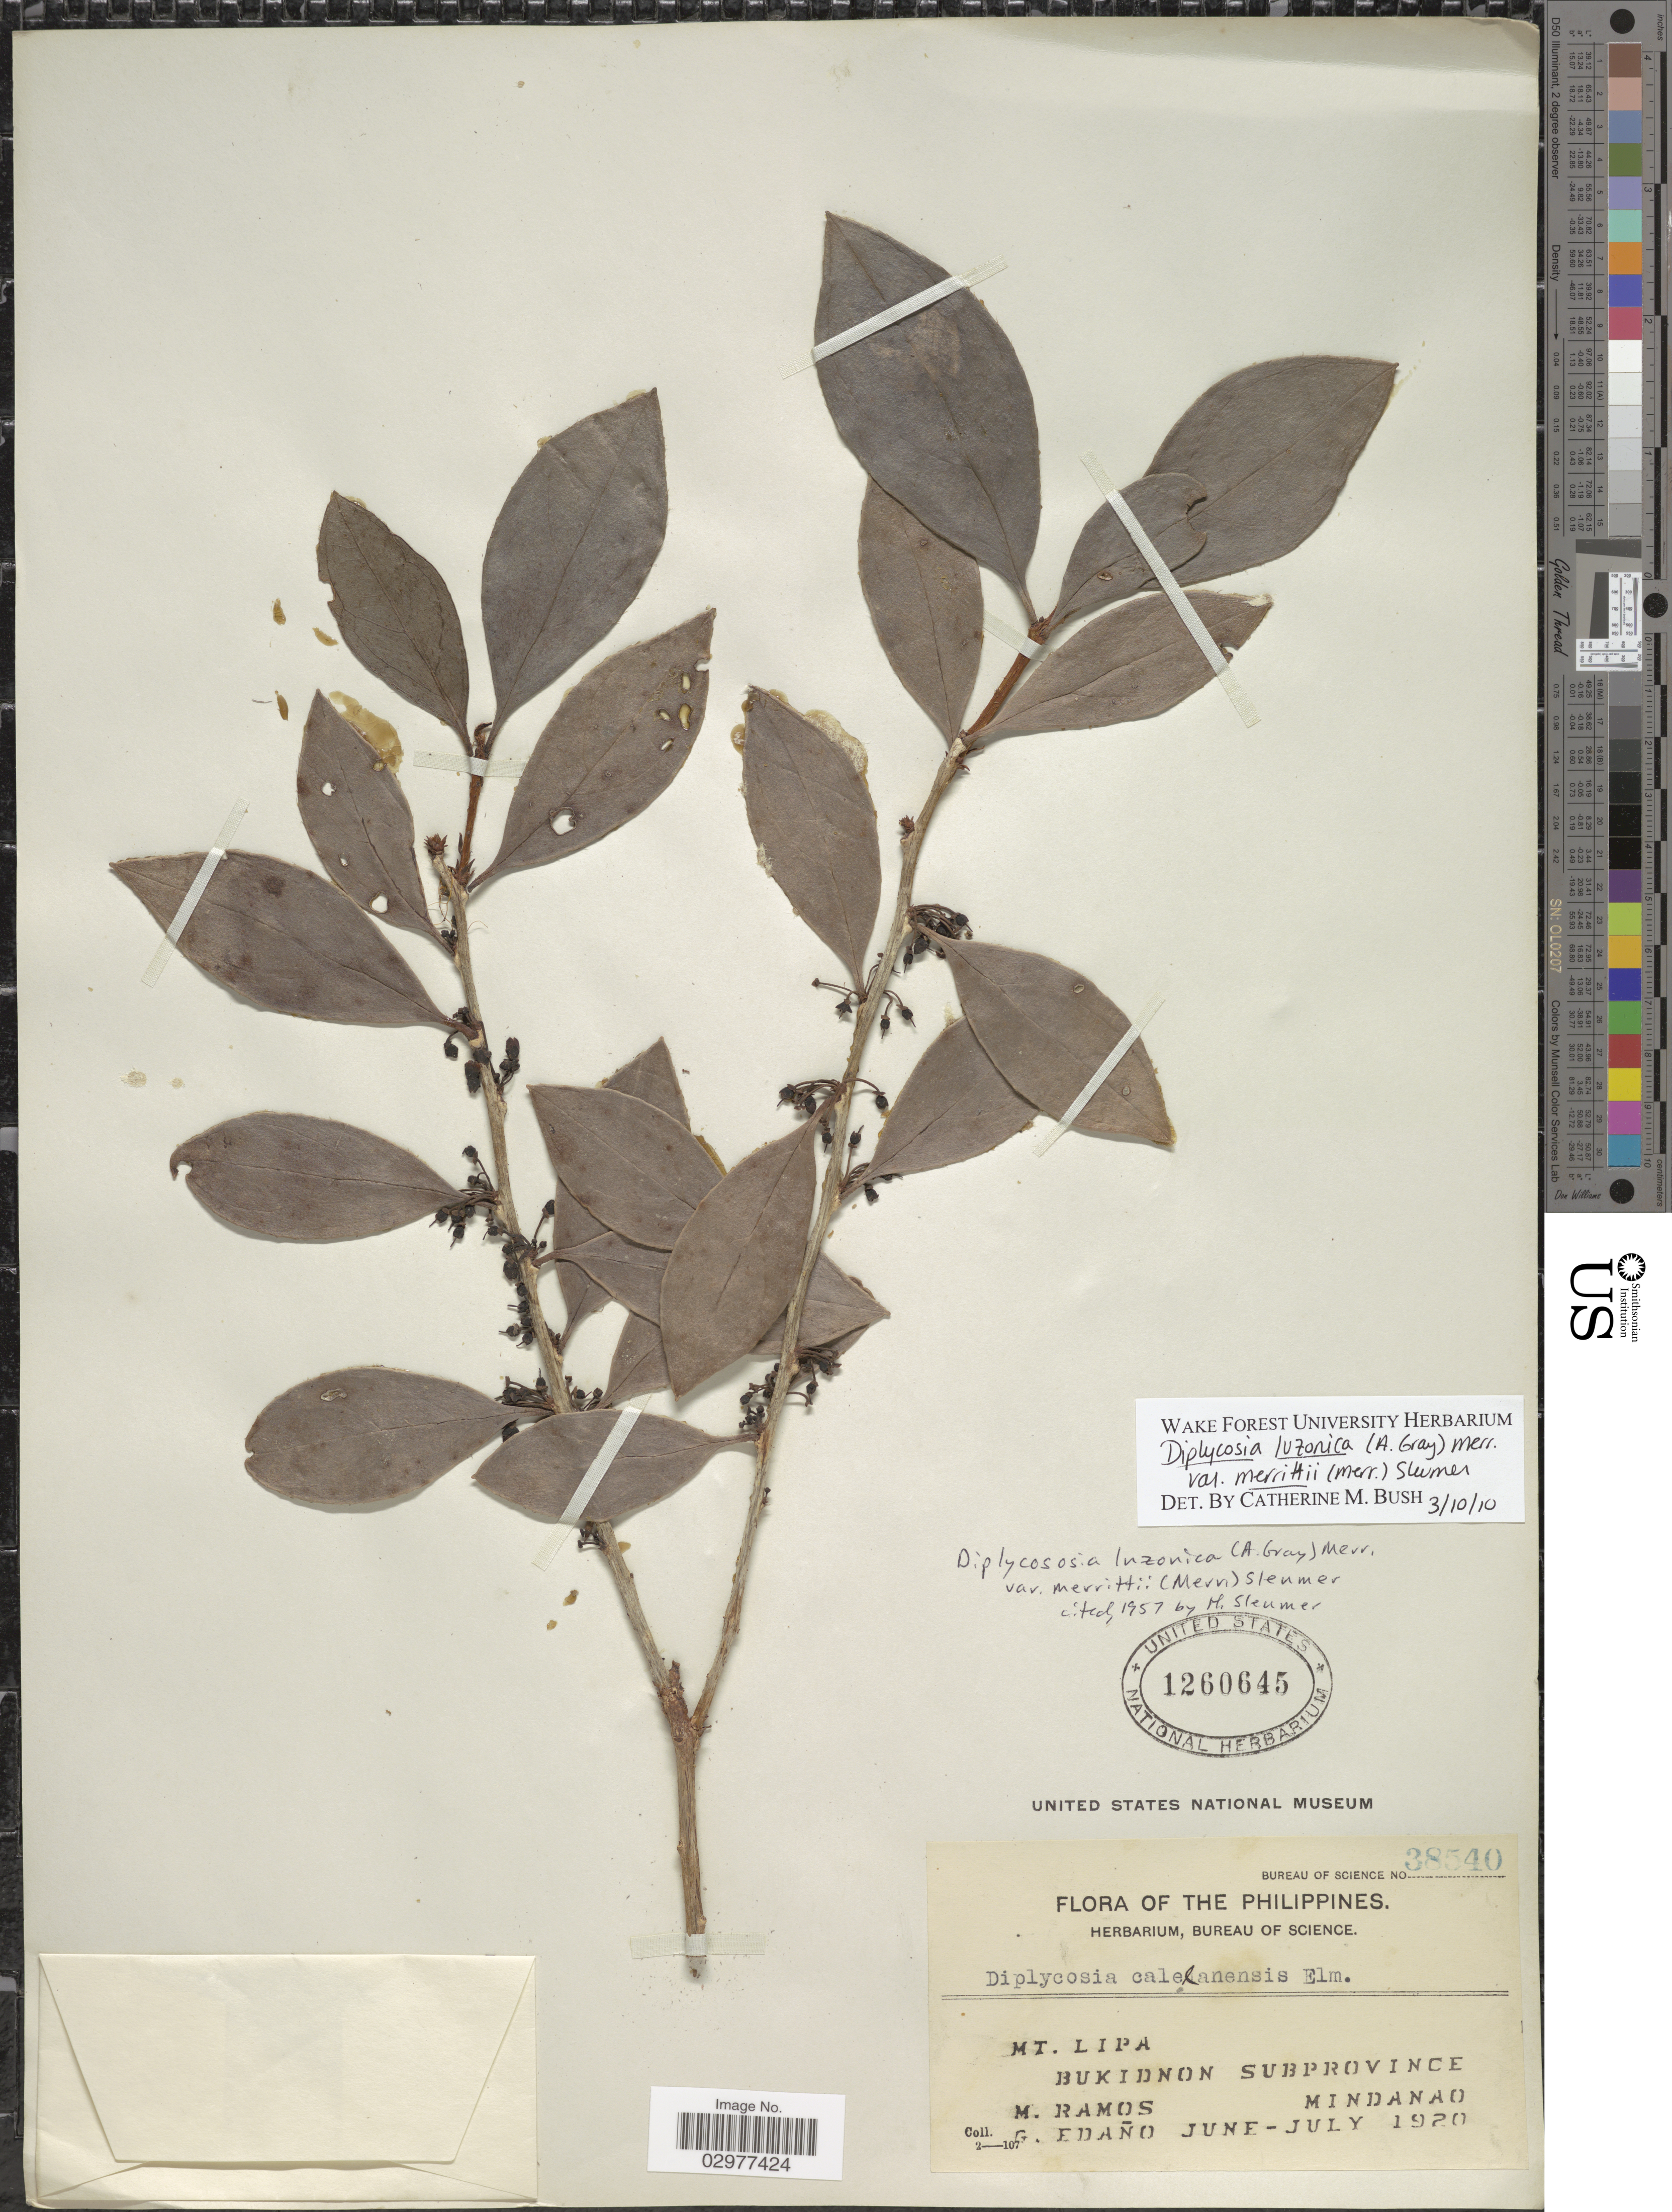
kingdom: Plantae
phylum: Tracheophyta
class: Magnoliopsida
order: Ericales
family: Ericaceae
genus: Diplycosia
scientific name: Diplycosia luzonica var. merrittii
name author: (Merr.) Sleumer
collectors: M. Ramos & G. Edaño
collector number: Bureau of Science 38540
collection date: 1920-06/1920-07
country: Philippines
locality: Mt. Lipa. Bukidnon Subprovince. Mindanao.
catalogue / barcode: US 1260645